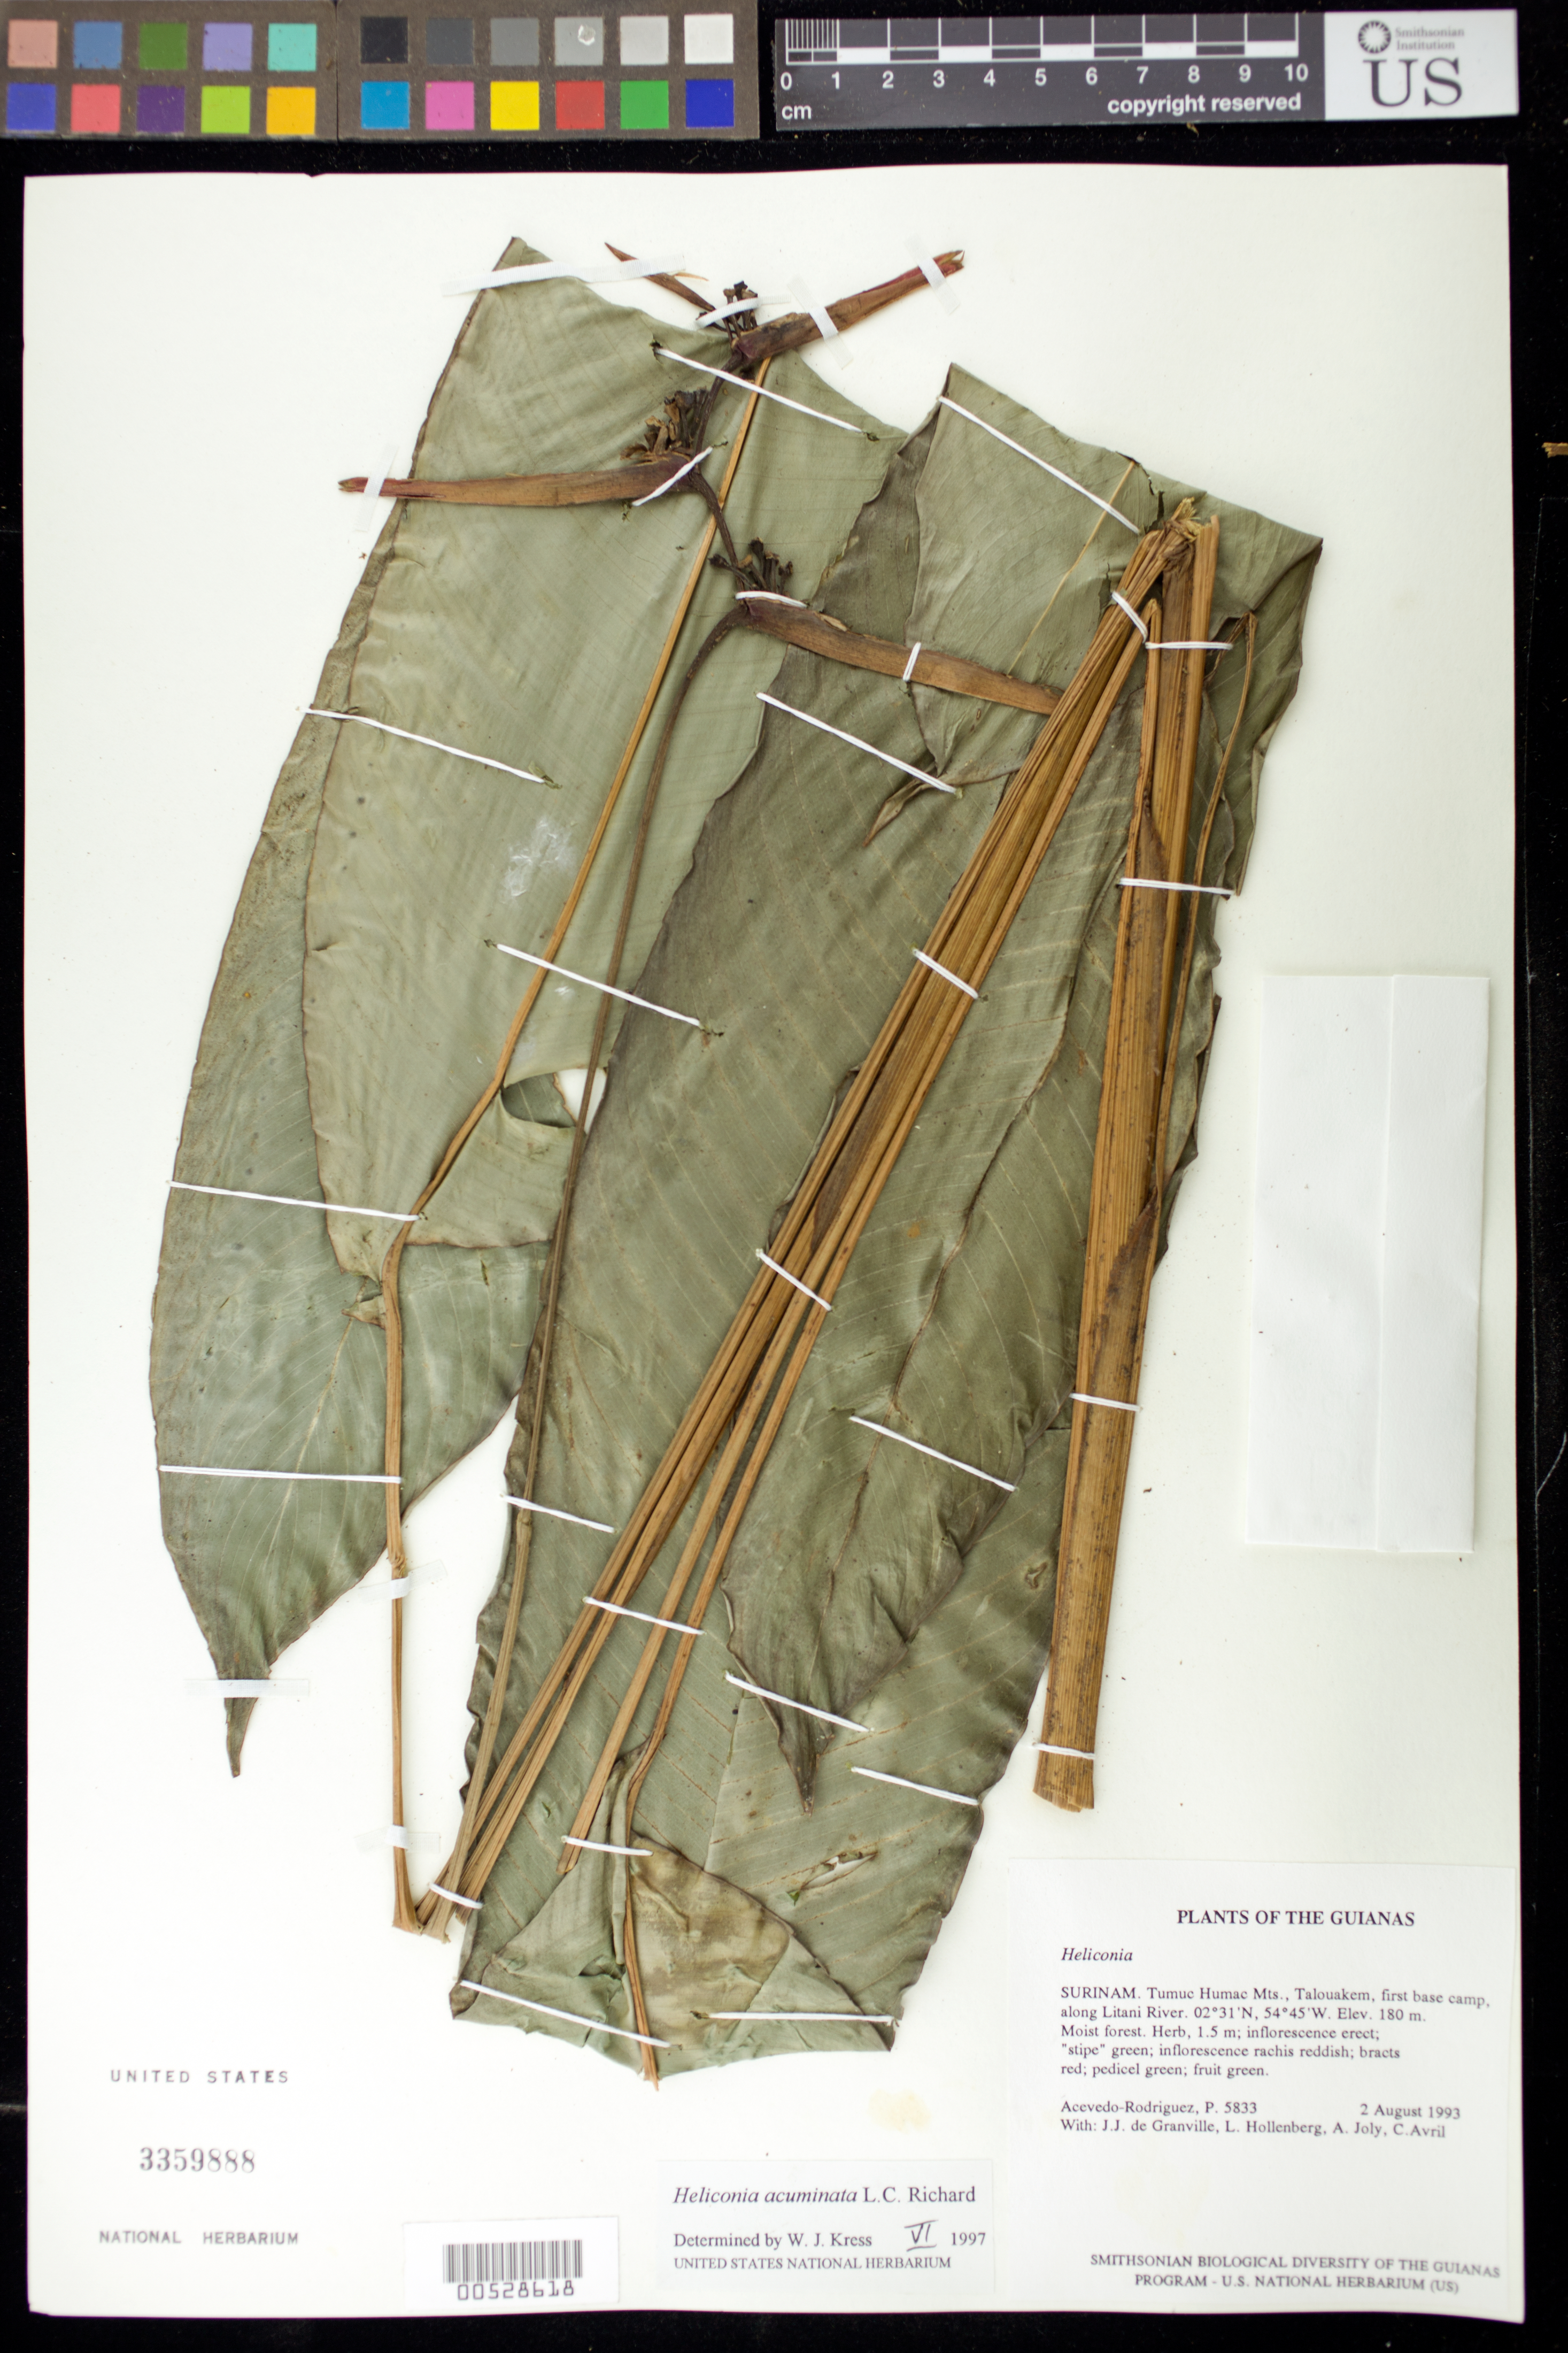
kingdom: Plantae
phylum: Tracheophyta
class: Liliopsida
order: Zingiberales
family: Heliconiaceae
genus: Heliconia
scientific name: Heliconia acuminata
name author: A. Rich.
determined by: Kress, W. J., (US), Smithsonian Institution - National Museum of Natural History (UNITED STATES)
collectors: P. Acevedo-Rodr., J.-J. de Granville, A. Joly, A. Boyer & L. Hollenberg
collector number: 5833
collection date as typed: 02 Aug 1993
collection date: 1993-08-02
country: Suriname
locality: Tumuc Humac Mts., Talouakem, first base camp, along Litani River.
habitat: Moist forest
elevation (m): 180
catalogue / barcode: US 3359888